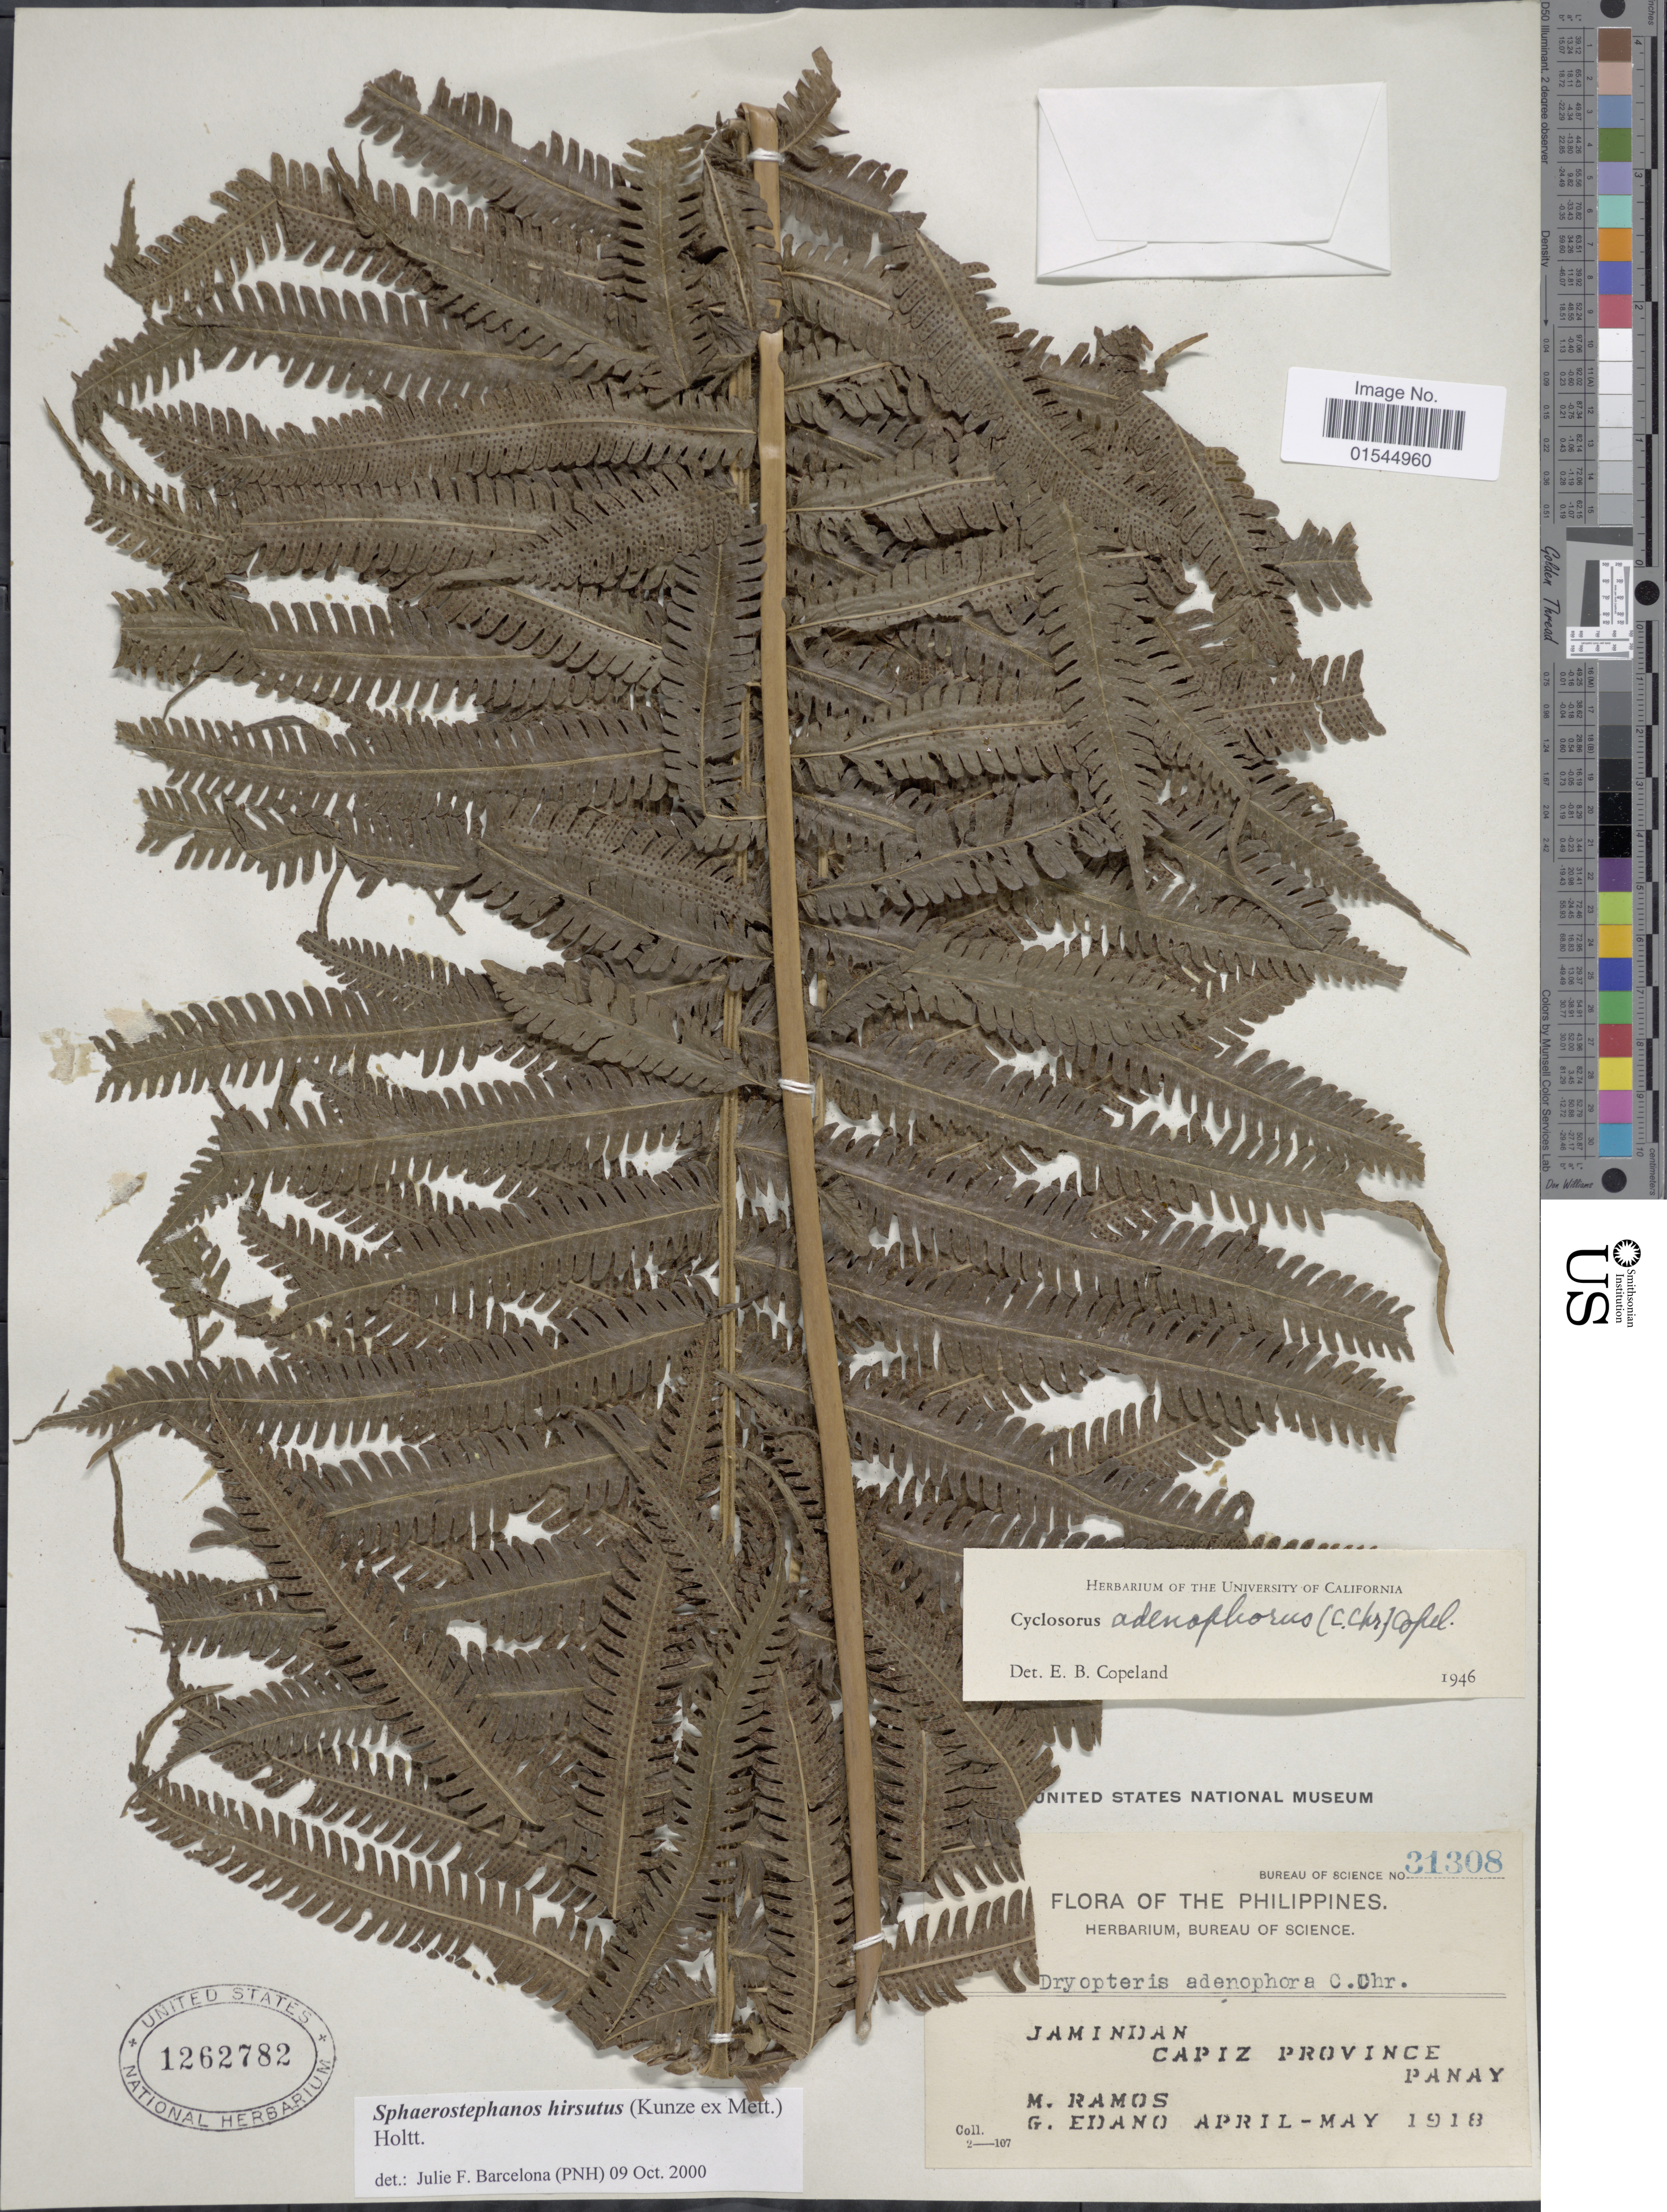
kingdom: Plantae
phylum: Tracheophyta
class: Polypodiopsida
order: Polypodiales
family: Thelypteridaceae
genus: Sphaerostephanos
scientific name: Sphaerostephanos hirsutus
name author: (Kunze ex Mett.) Holttum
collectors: M. Ramos & G. Edaño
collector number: Bureau of Science 31308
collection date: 1918-04/1918-05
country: Philippines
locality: Jamindan. Capiz Province Panay.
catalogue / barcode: US 1262782